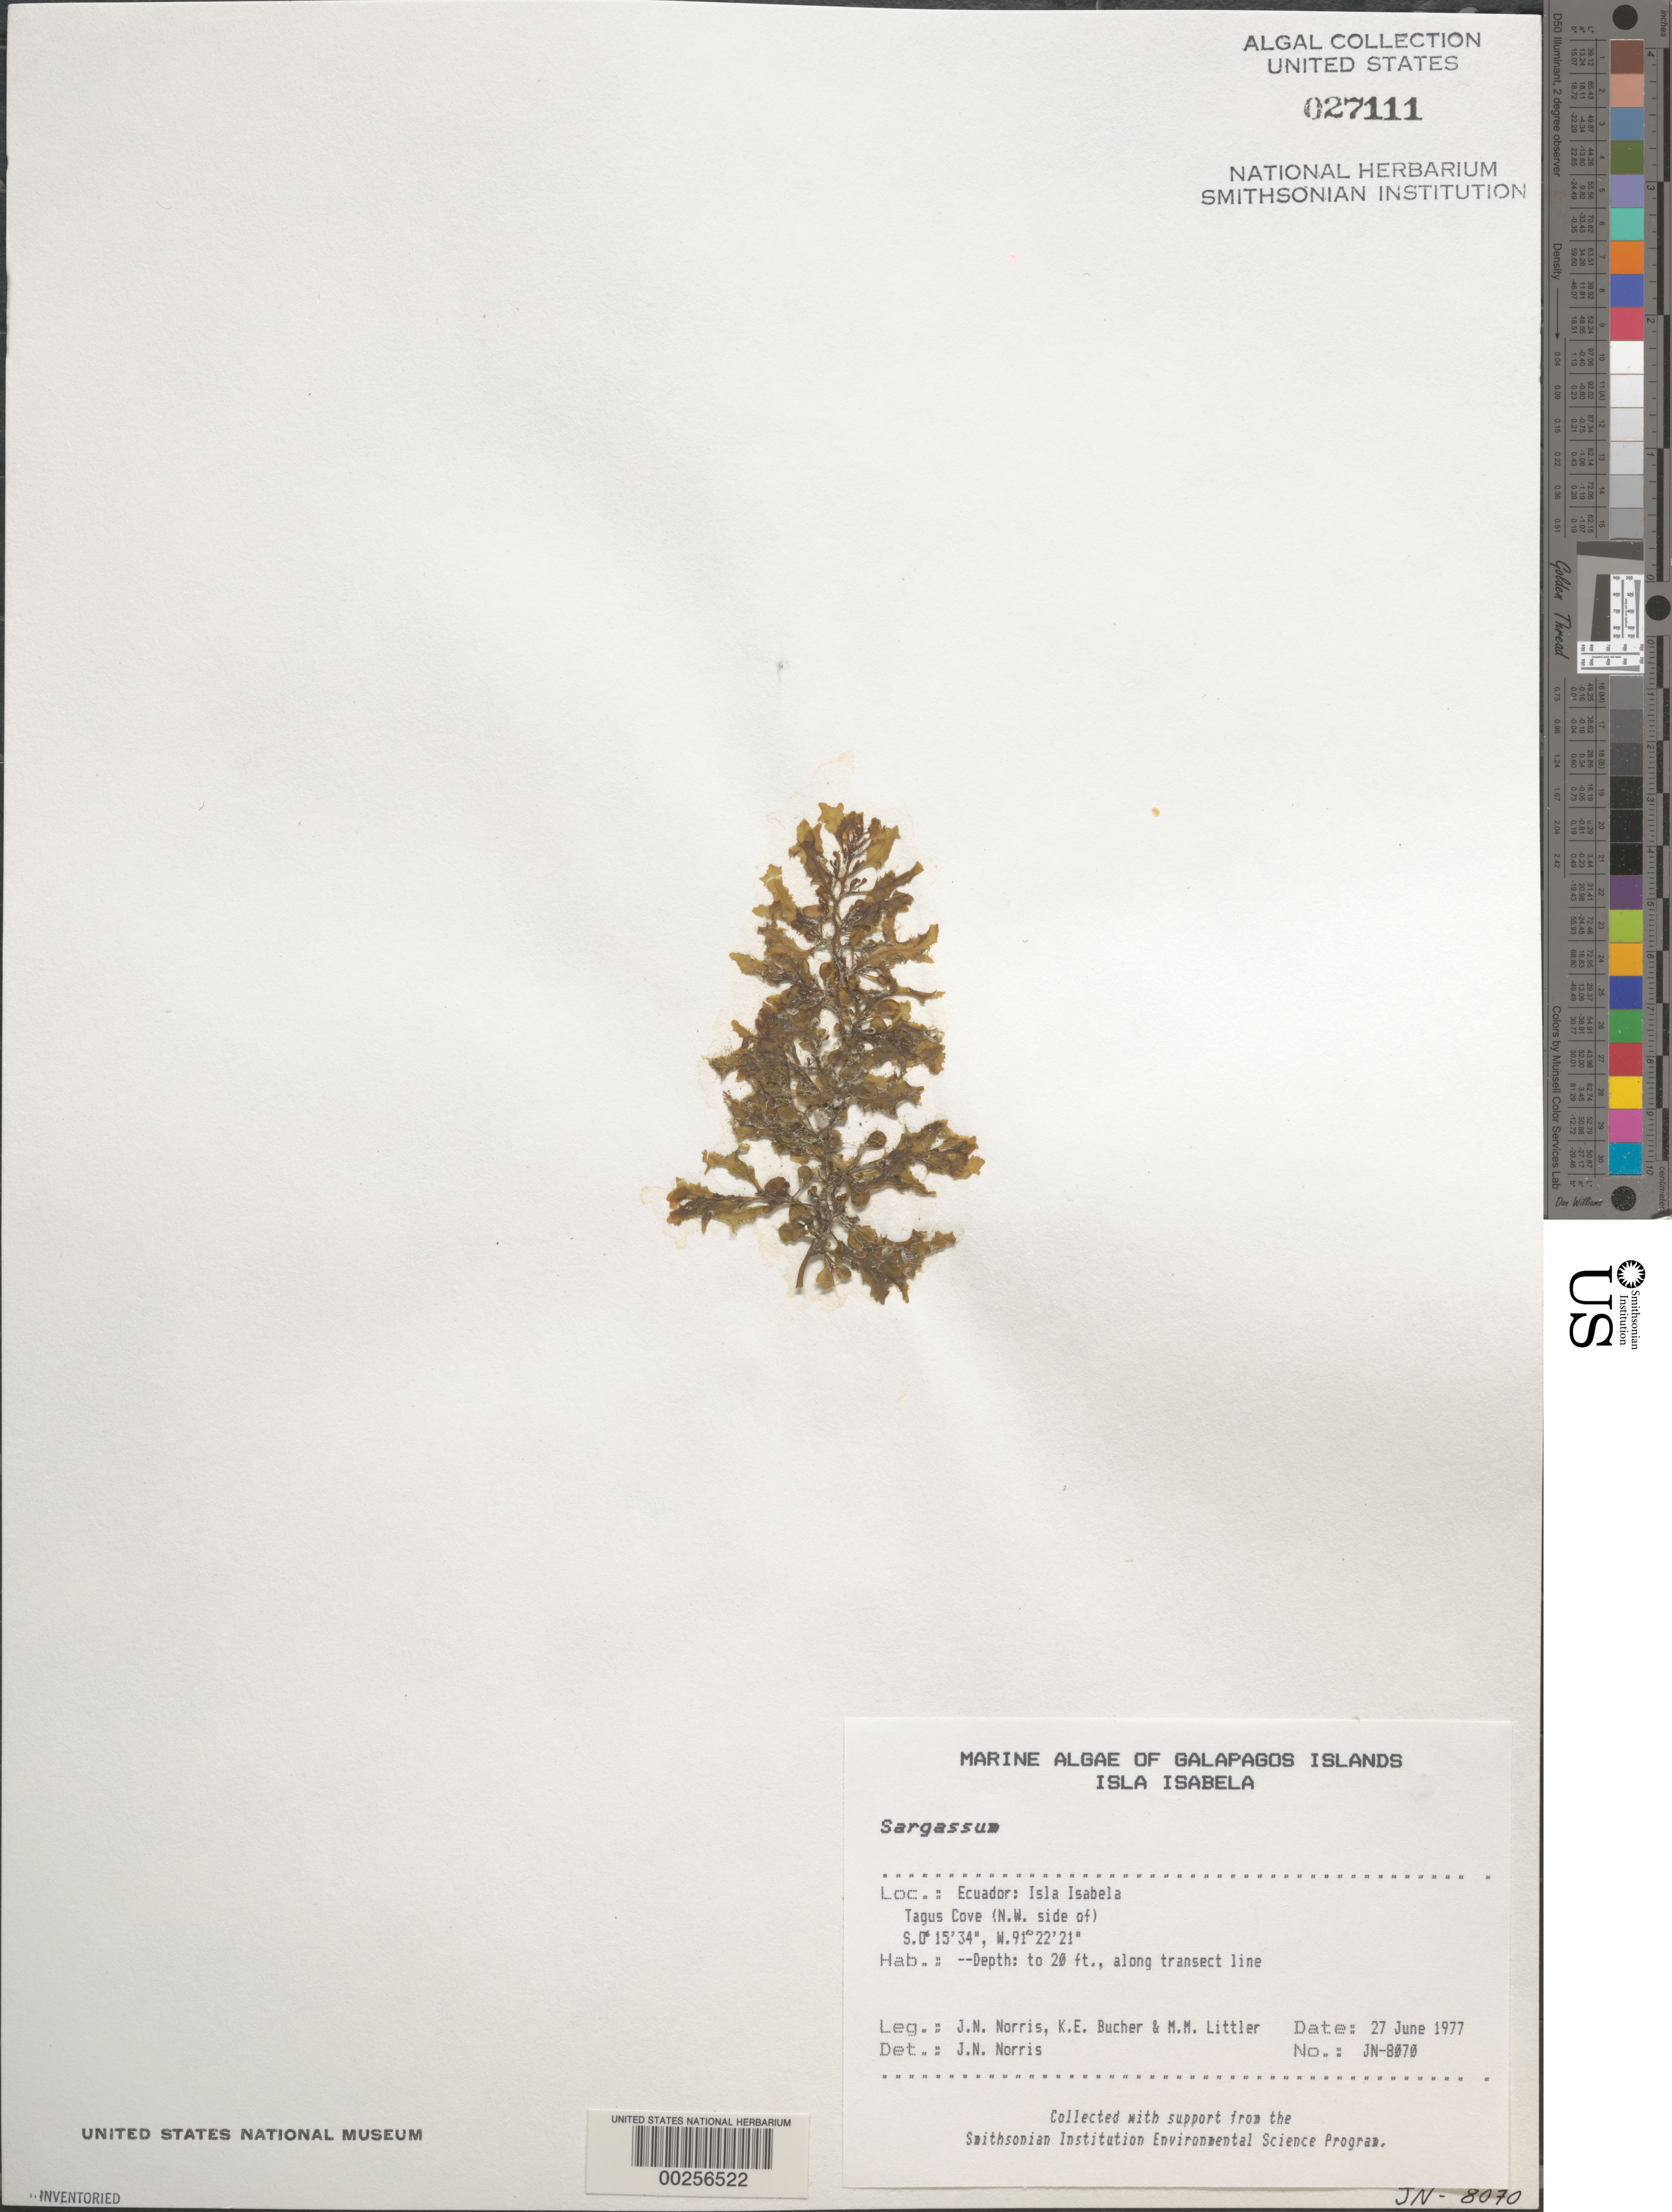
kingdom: Chromista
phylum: Ochrophyta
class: Phaeophyceae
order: Fucales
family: Sargassaceae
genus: Sargassum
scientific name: Sargassum sp.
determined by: Norris, James N.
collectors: J. N. Norris, K. E. Bucher & M. M. Littler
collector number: JN-8070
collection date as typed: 27 Jun 1977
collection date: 1977-06-27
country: Ecuador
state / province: Colón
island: Isabela [Albemarle]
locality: Tagus Cove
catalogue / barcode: US 27111